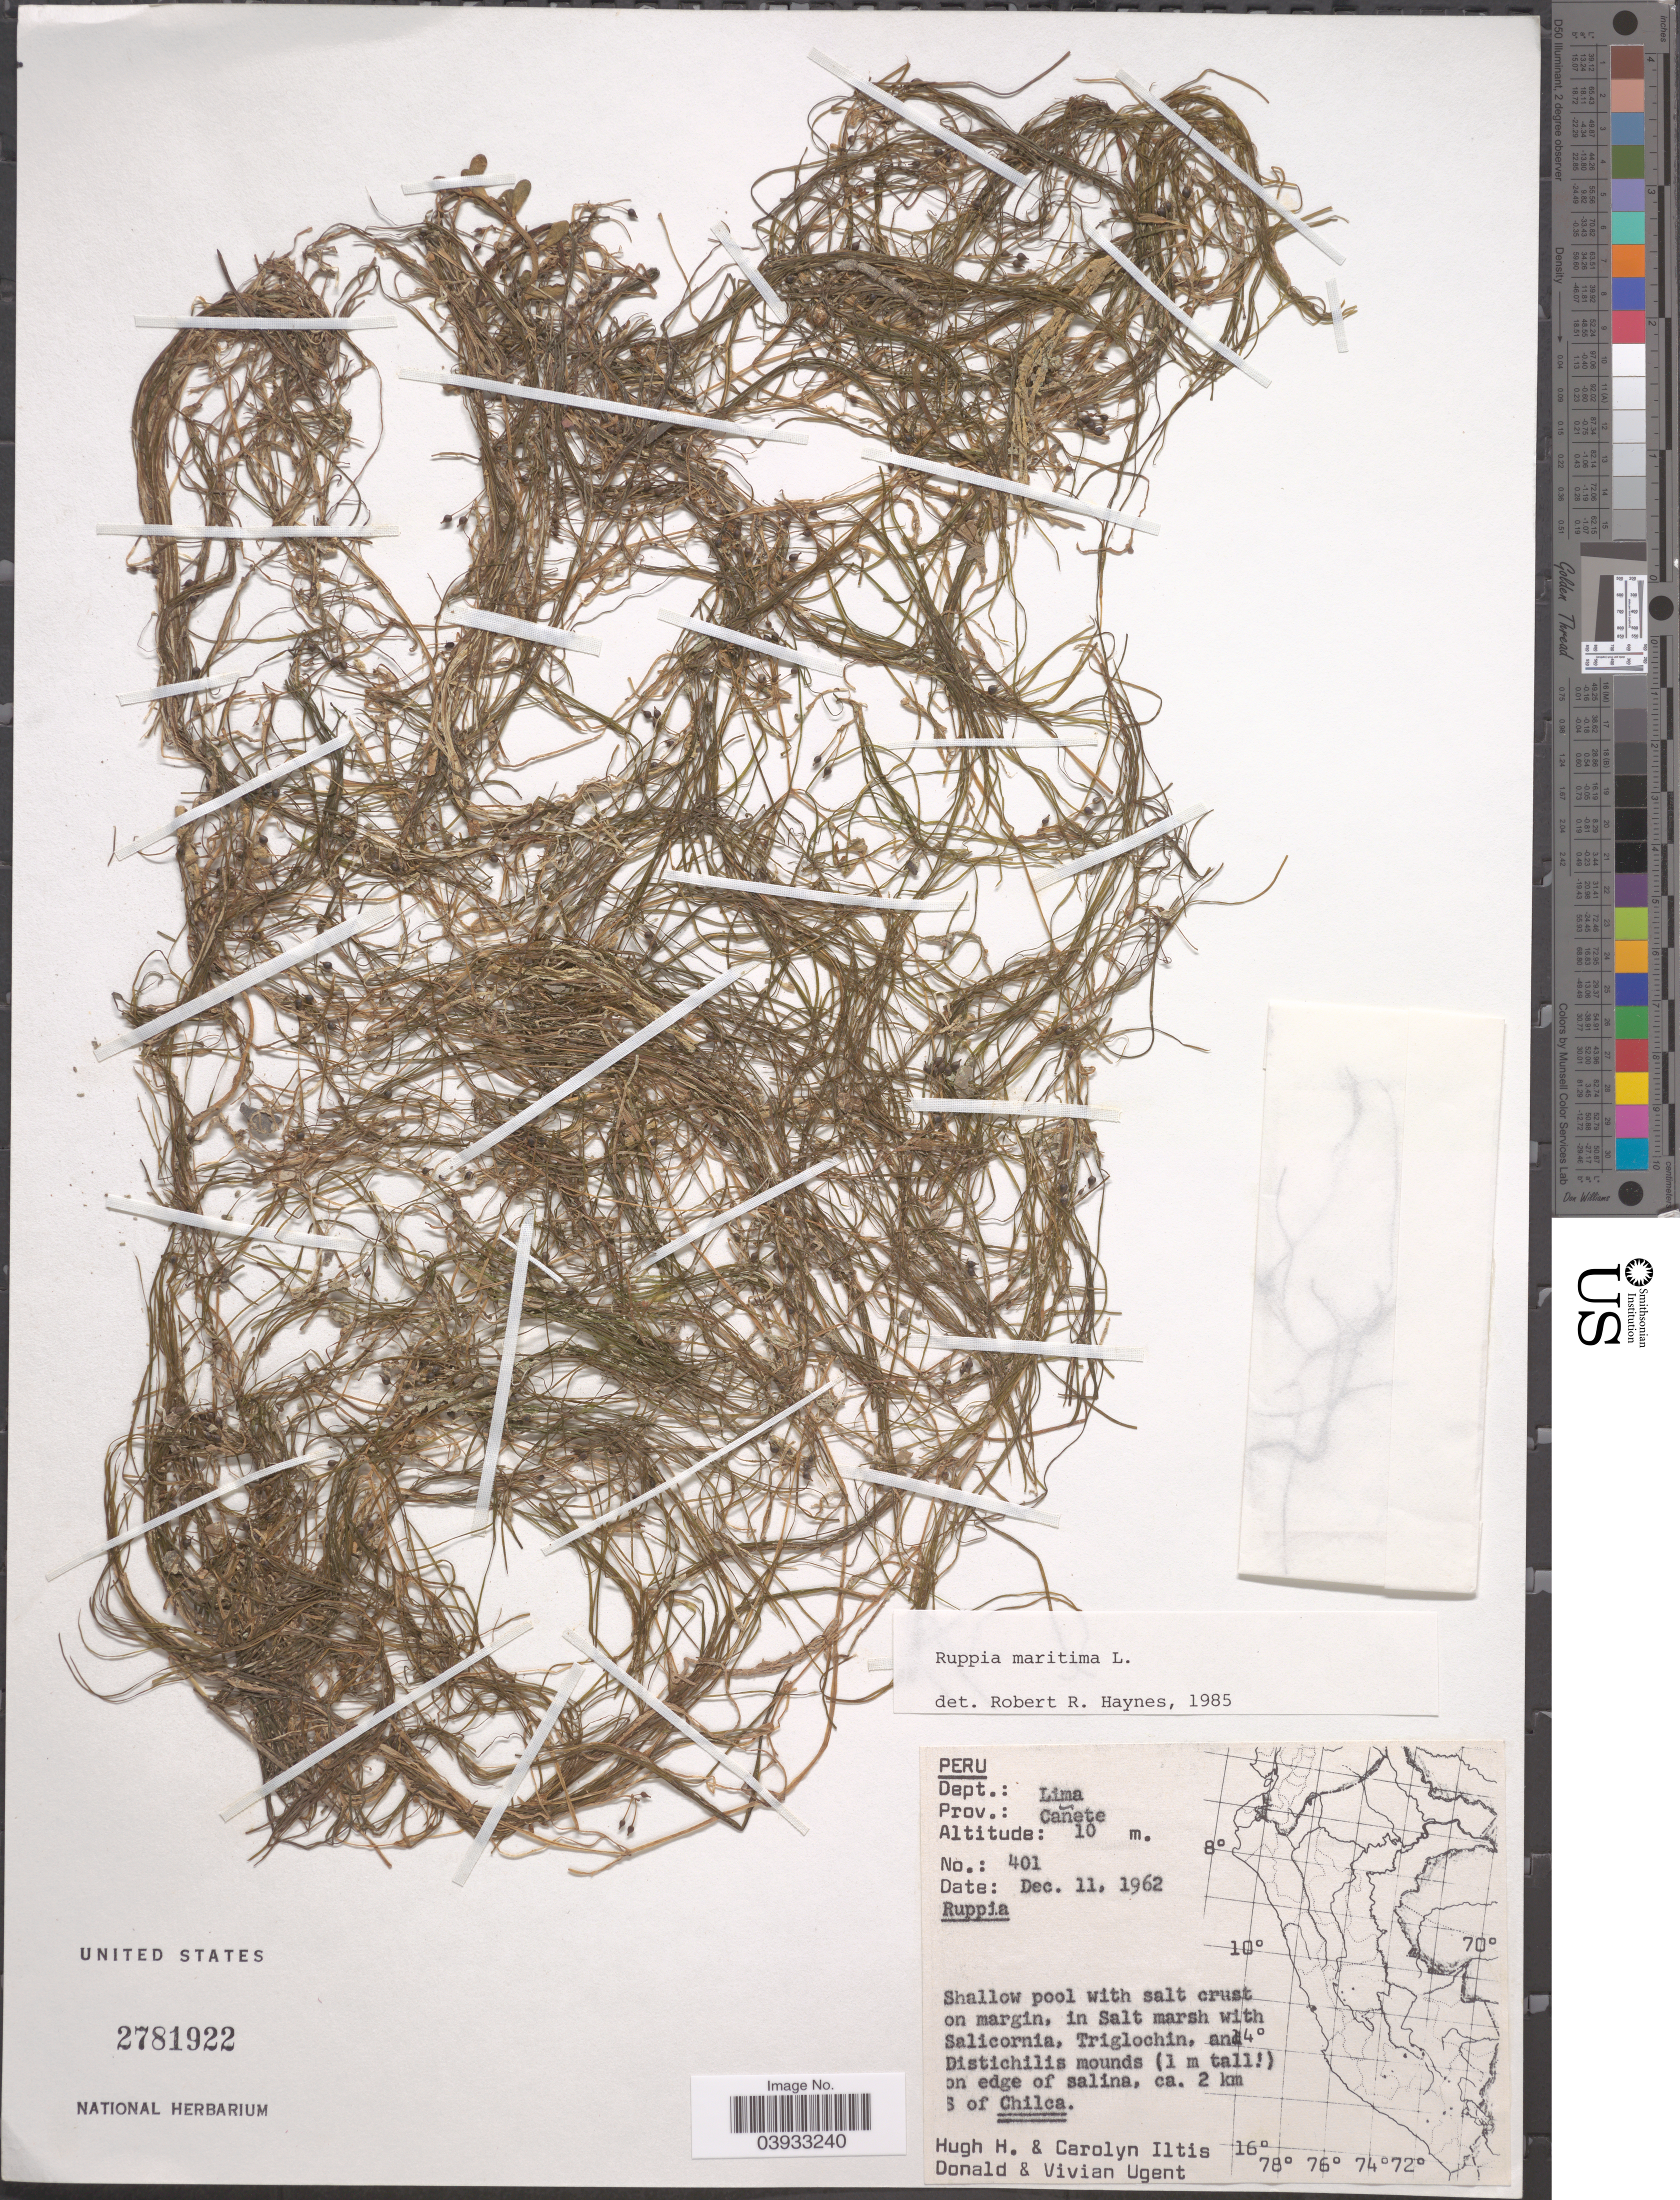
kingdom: Plantae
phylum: Tracheophyta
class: Liliopsida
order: Alismatales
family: Ruppiaceae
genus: Ruppia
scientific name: Ruppia maritima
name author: L.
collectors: H. Iltis, C. G. Iltis, D. Ugent & V. Ugent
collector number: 401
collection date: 1962-12-11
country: Peru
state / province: Lima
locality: Dept.: Lima. Prov.: Cañete. On edge of salina, ca. 2 km S of Chilca.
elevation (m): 10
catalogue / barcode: US 2781922